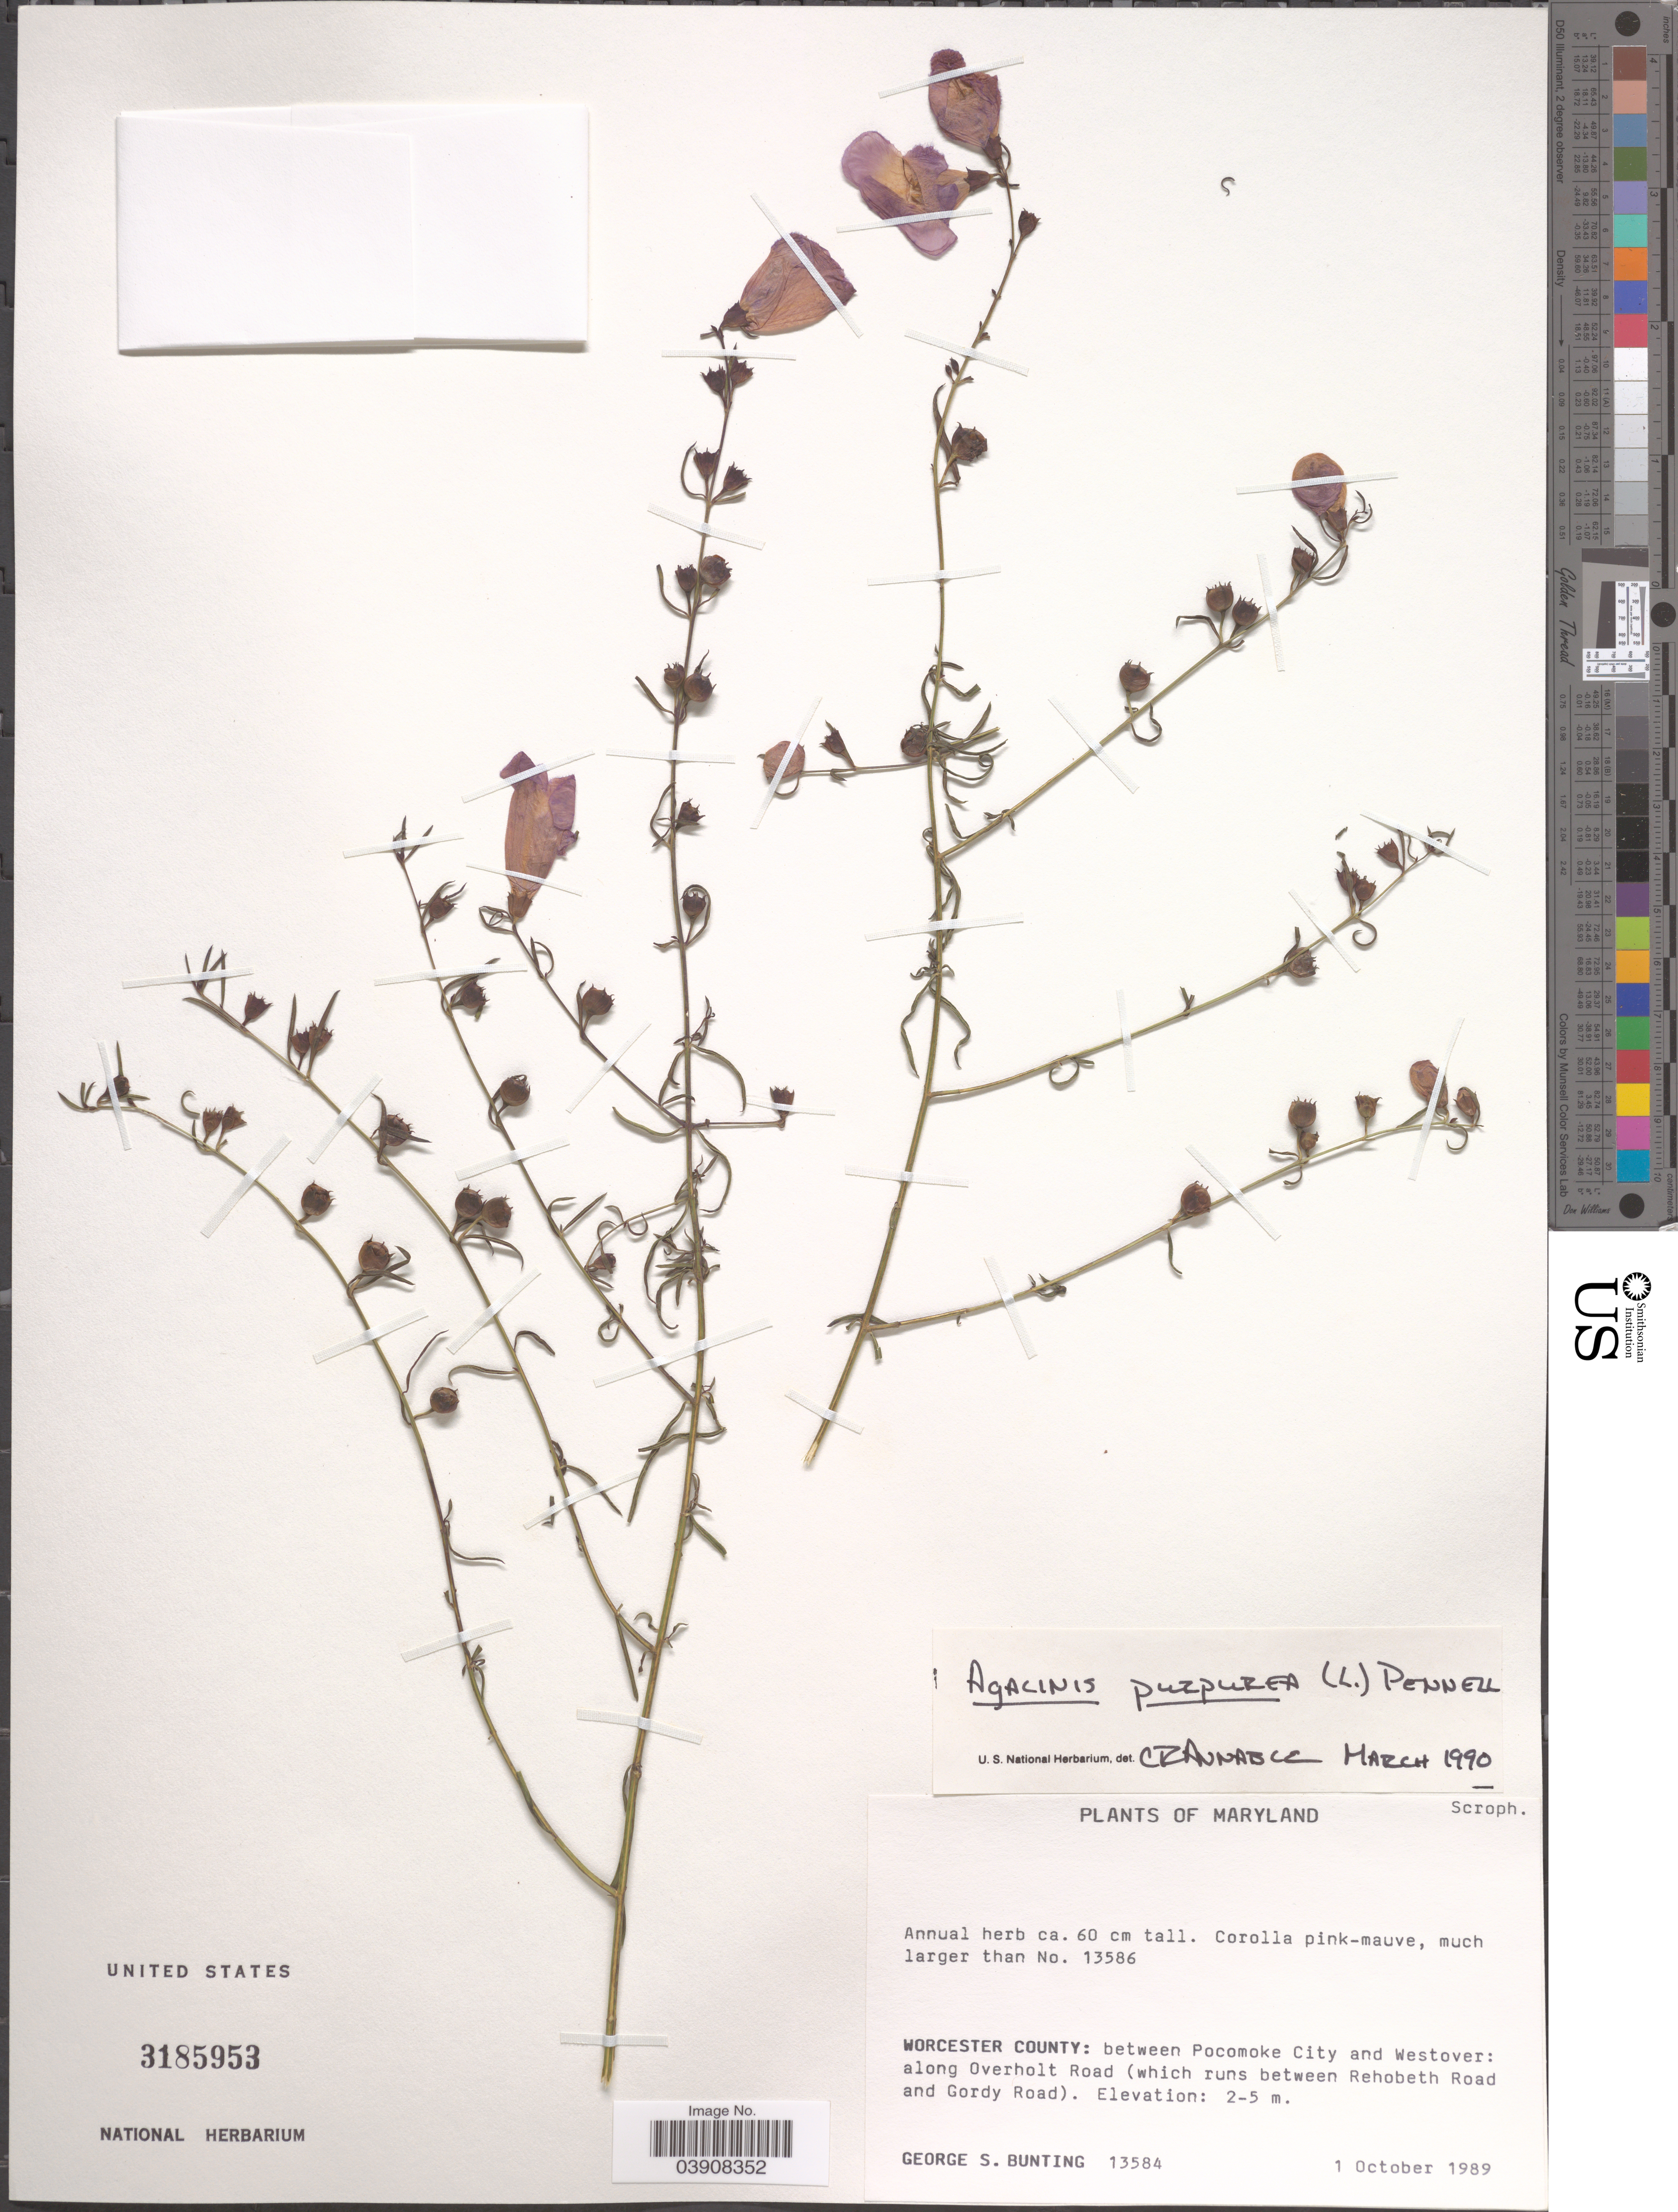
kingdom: Plantae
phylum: Tracheophyta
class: Magnoliopsida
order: Lamiales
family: Orobanchaceae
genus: Agalinis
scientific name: Agalinis purpurea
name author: (L.) Pennell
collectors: G. S. Bunting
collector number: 13584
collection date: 1989-10-01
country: United States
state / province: Maryland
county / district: Worcester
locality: Worcester County: between Pocomoke City and Westover: along Overholt Road (which runs between Rehobeth Road and Gordy Road).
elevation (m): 2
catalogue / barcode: US 3185953